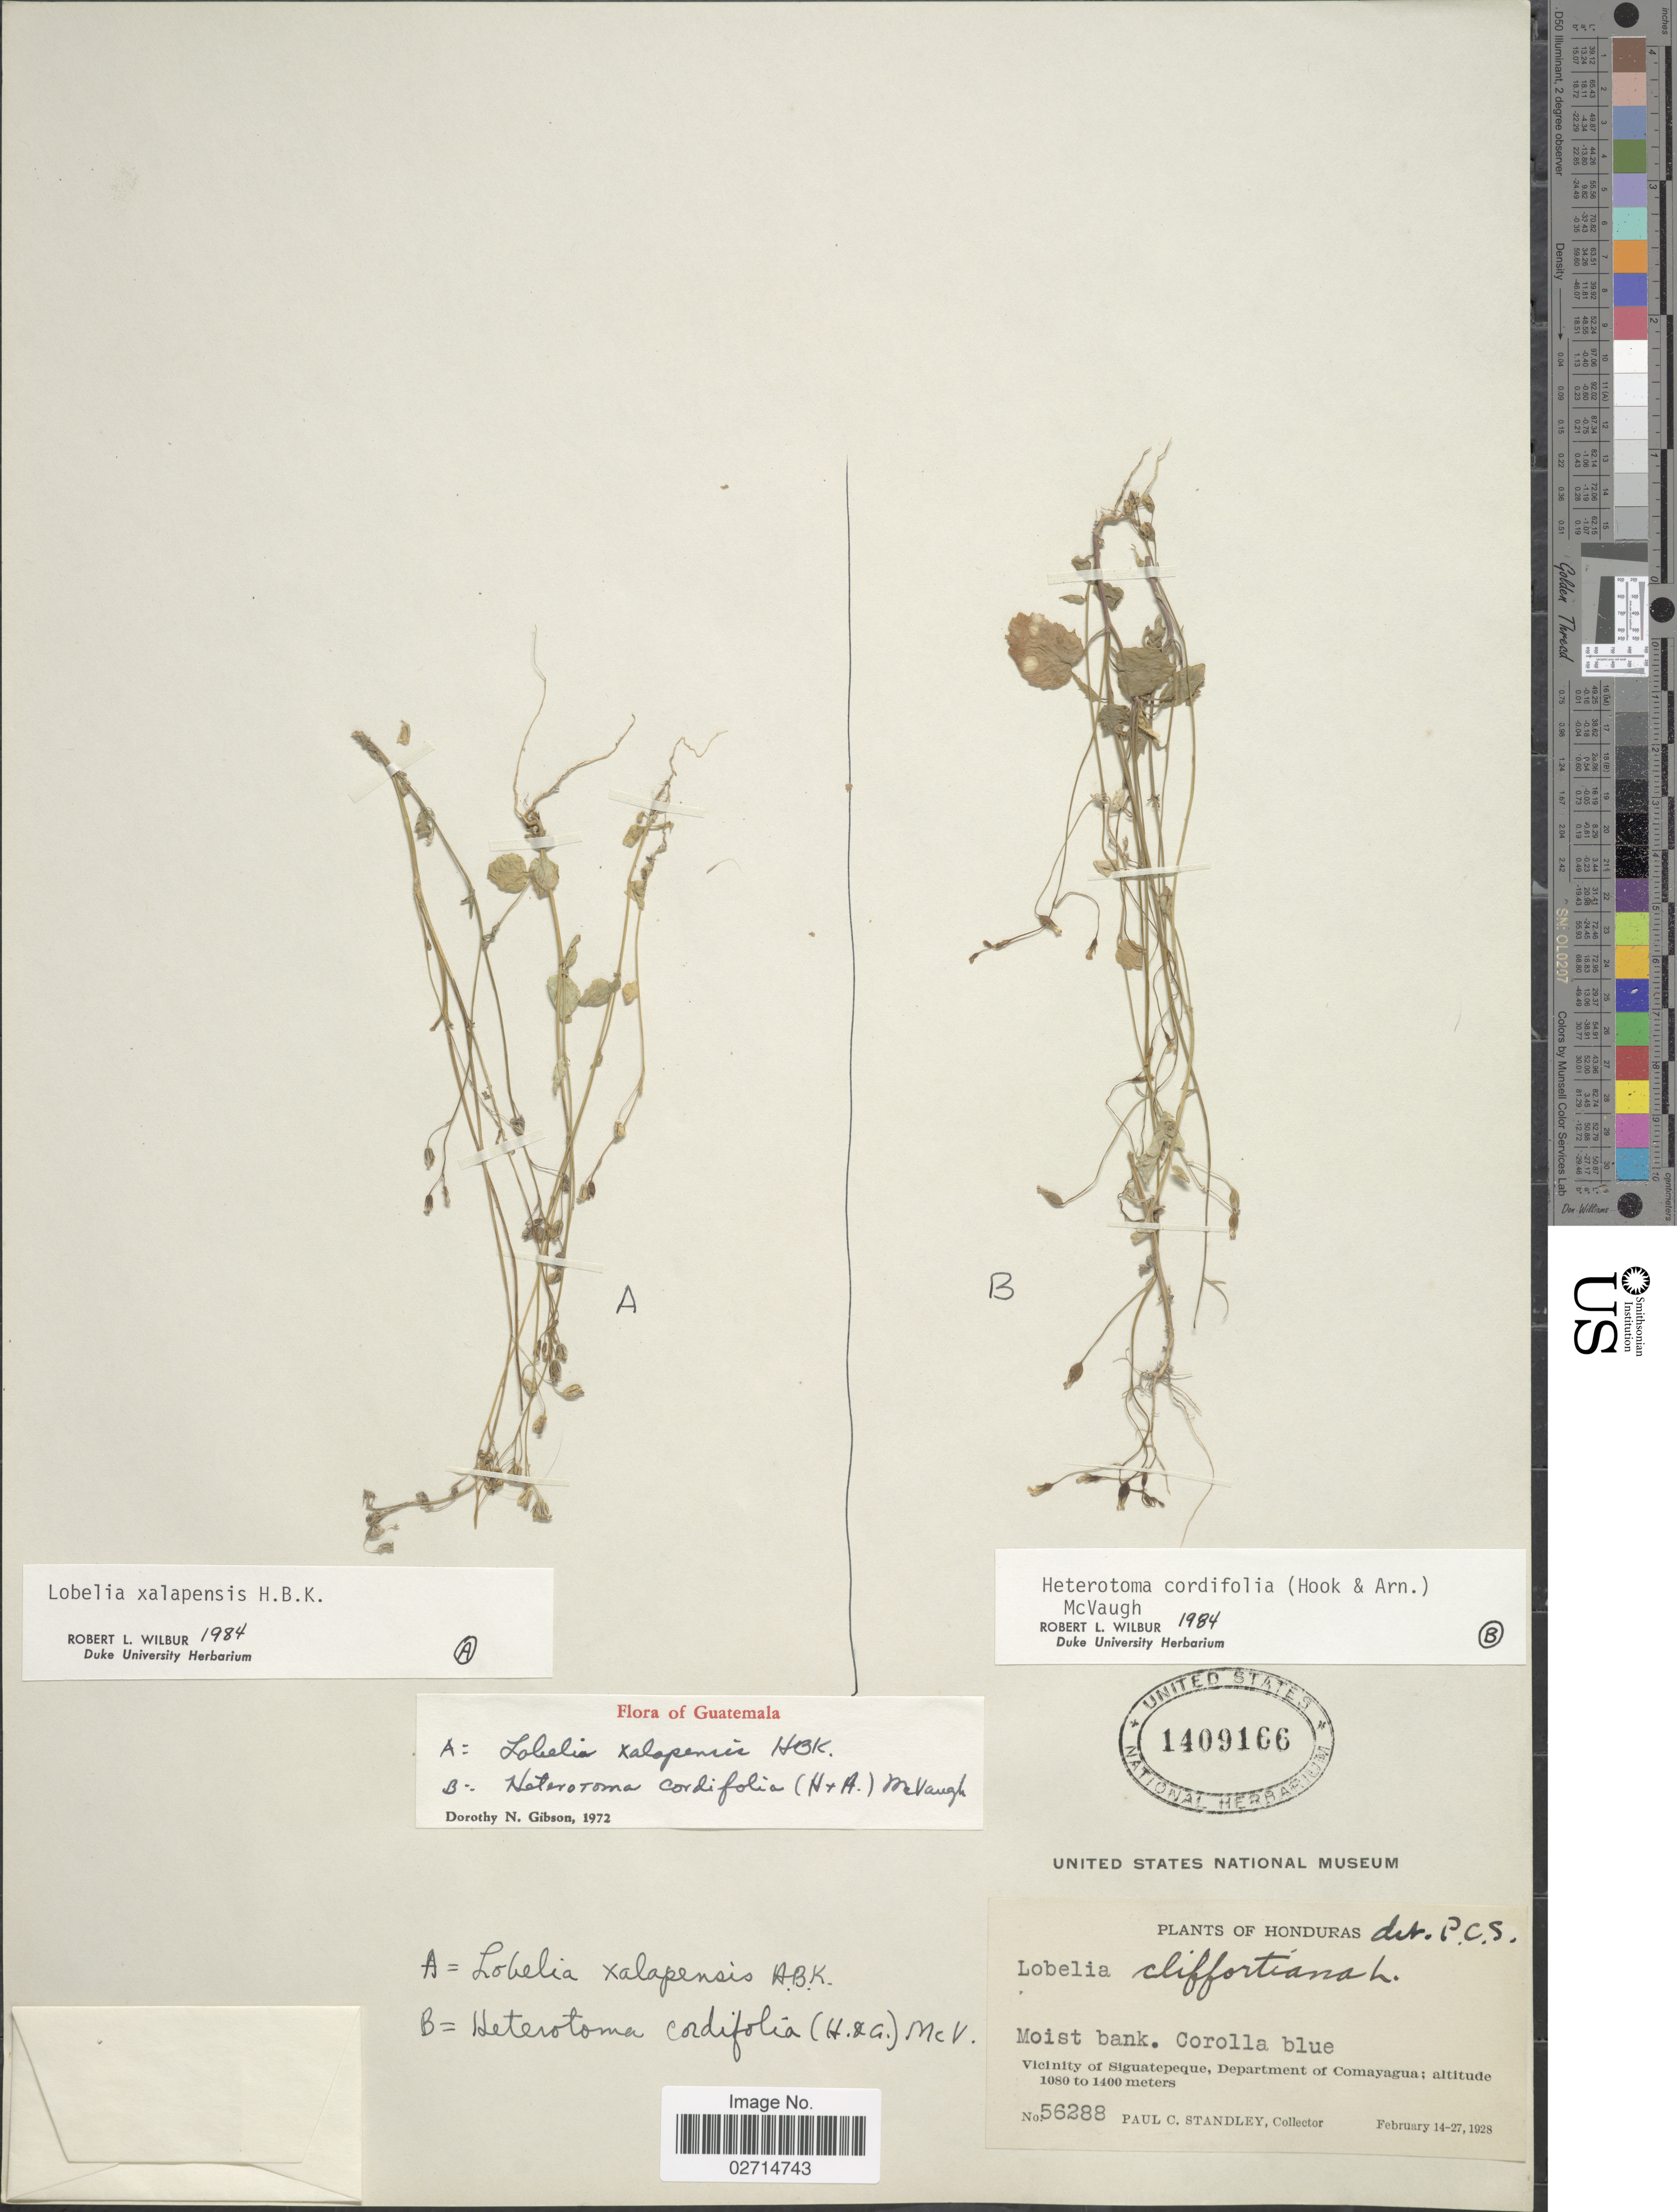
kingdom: Plantae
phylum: Tracheophyta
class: Magnoliopsida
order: Asterales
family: Campanulaceae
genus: Lobelia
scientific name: Lobelia cordifolia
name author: Hook. & Arn.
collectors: P. C. Standley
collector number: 56288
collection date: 1928-02-14/1928-02-27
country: Honduras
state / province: Comayagua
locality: Vicinity of Siguatepeque, Department of Comayagua.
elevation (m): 1080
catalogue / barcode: US 1409166